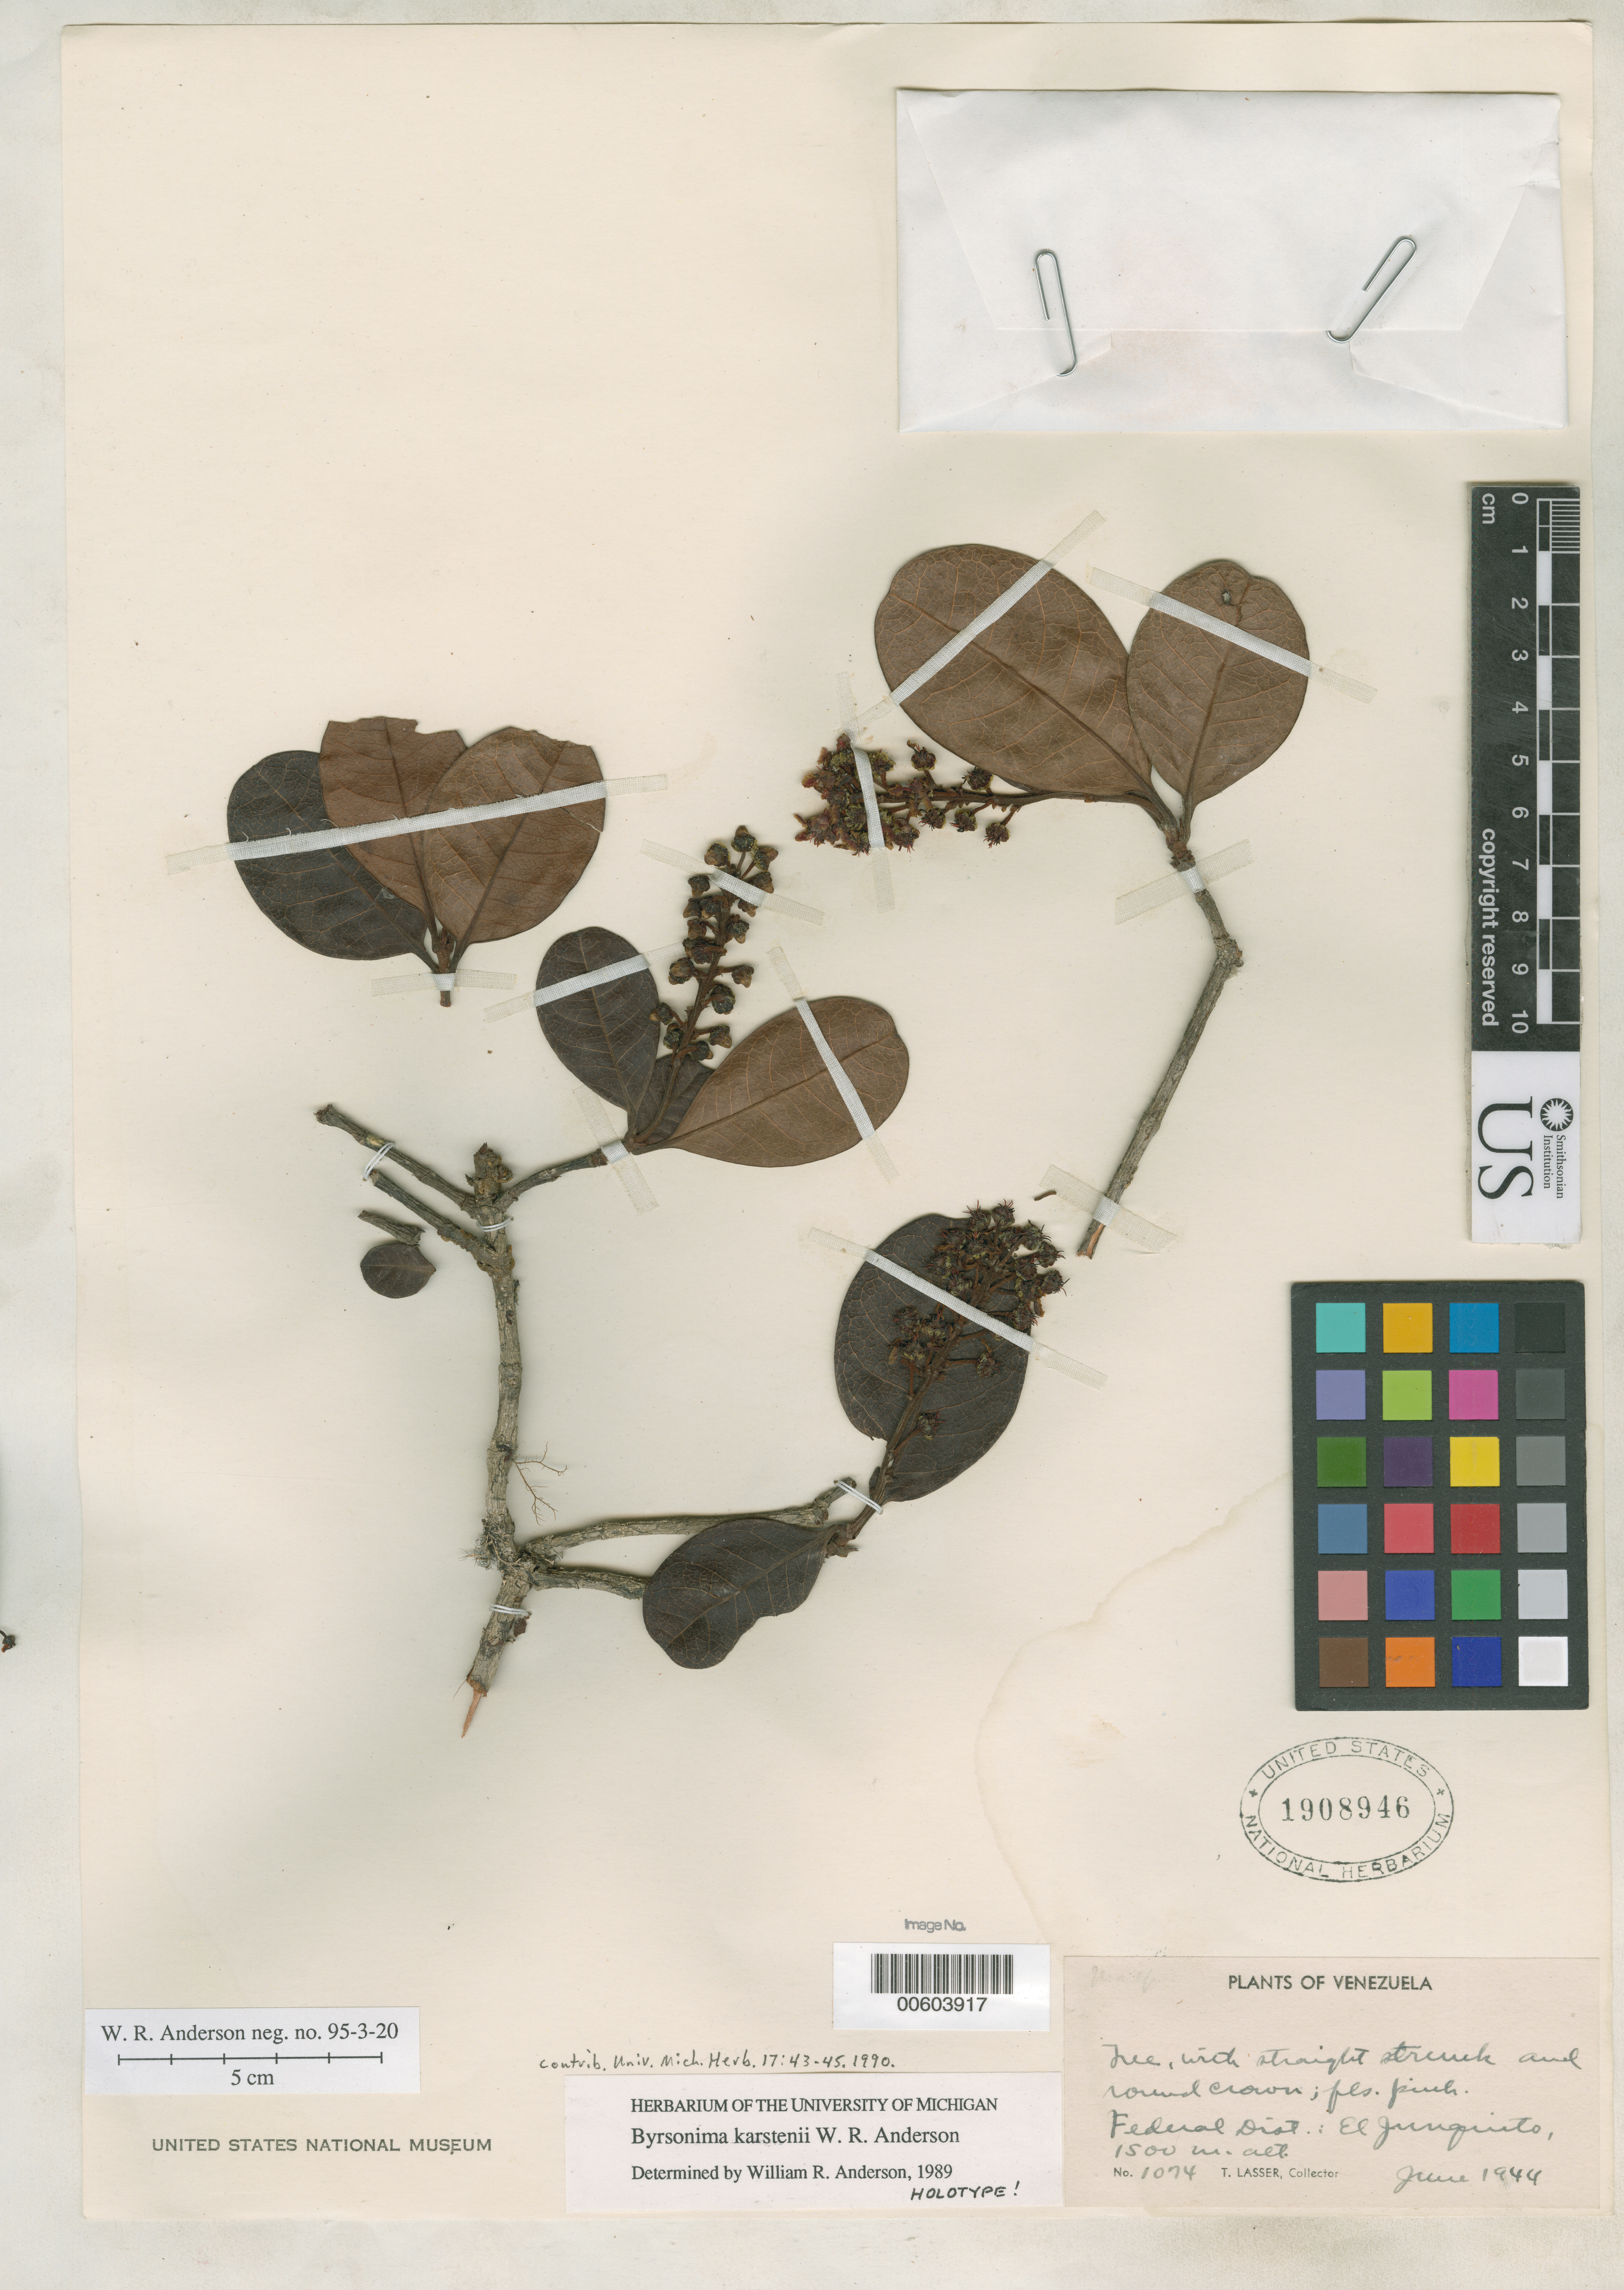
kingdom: Plantae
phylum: Tracheophyta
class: Magnoliopsida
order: Malpighiales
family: Malpighiaceae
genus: Byrsonima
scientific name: Byrsonima karstenii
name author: W.R. Anderson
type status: Holotype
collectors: T. Lasser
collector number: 1074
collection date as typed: Jun 1944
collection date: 1944-06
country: Venezuela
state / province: Distrito Federal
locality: El Junquito.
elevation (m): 1500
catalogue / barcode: US 1908946